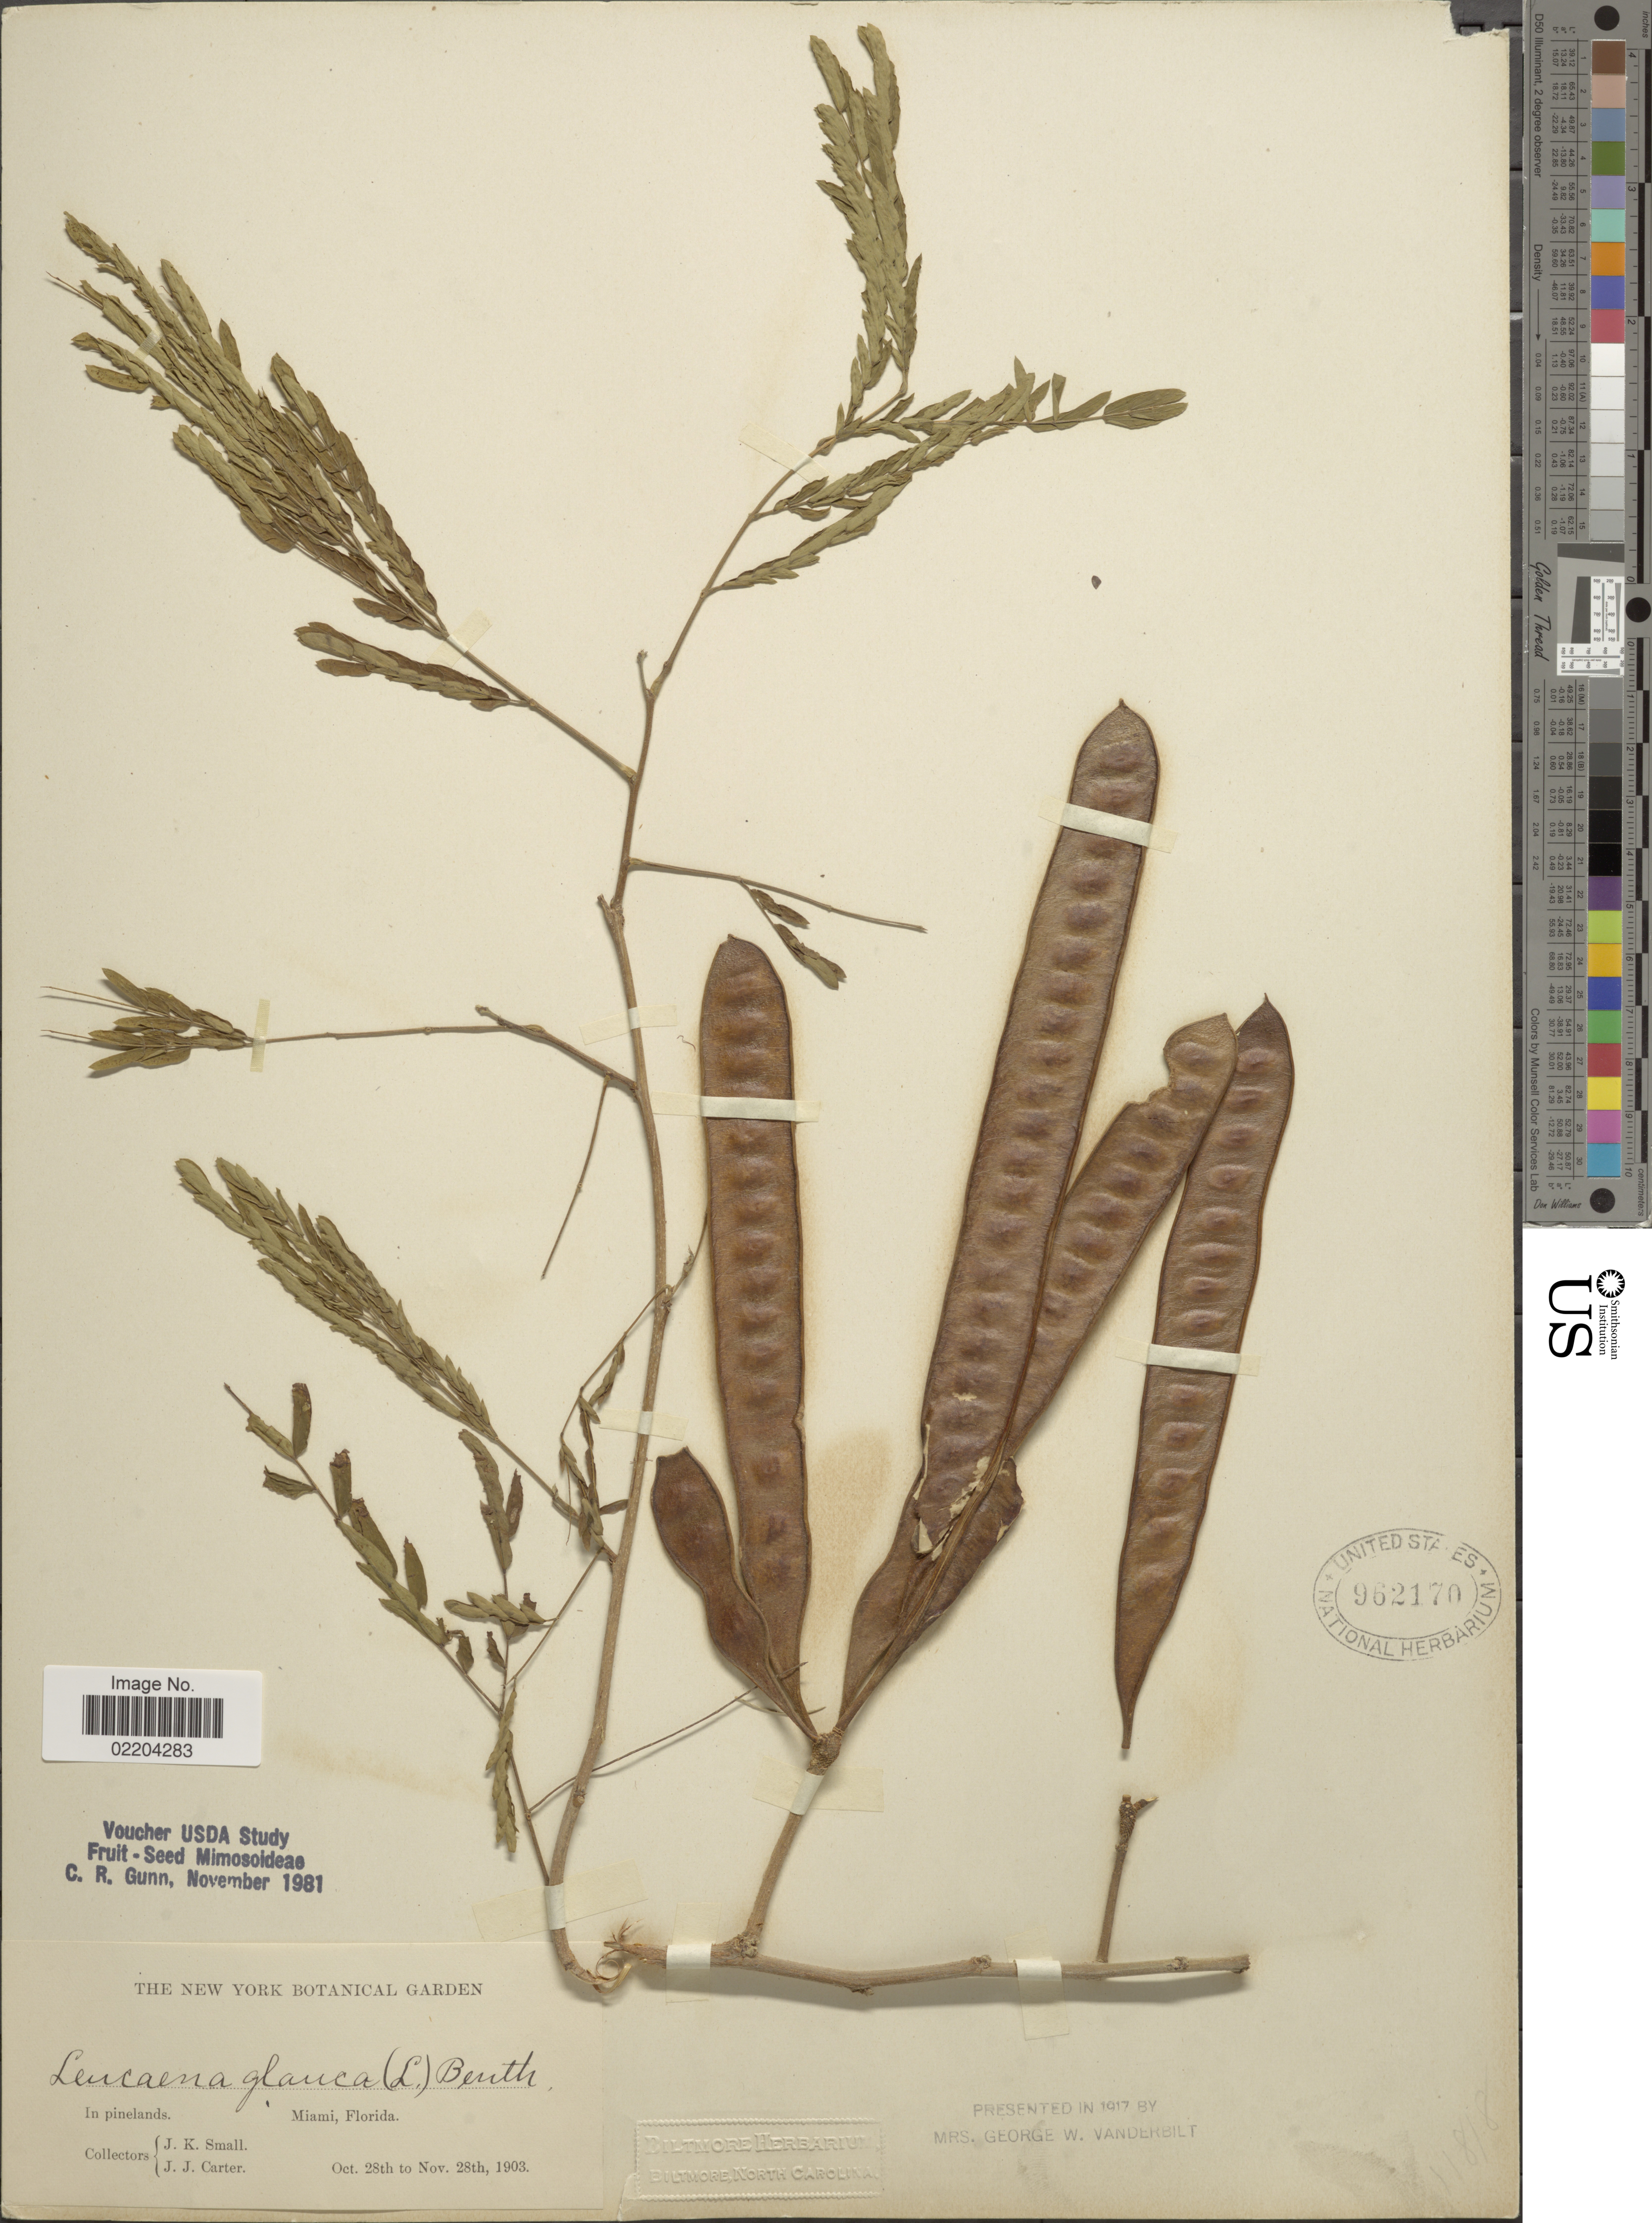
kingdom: Plantae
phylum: Tracheophyta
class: Magnoliopsida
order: Fabales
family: Fabaceae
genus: Leucaena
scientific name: Leucaena glauca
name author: (L.) Benth.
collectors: J. K. Small & J. Carter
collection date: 1903-10-28/1903-11-28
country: United States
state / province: Florida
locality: Miami Florida. In pinelands.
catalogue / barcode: US 962170